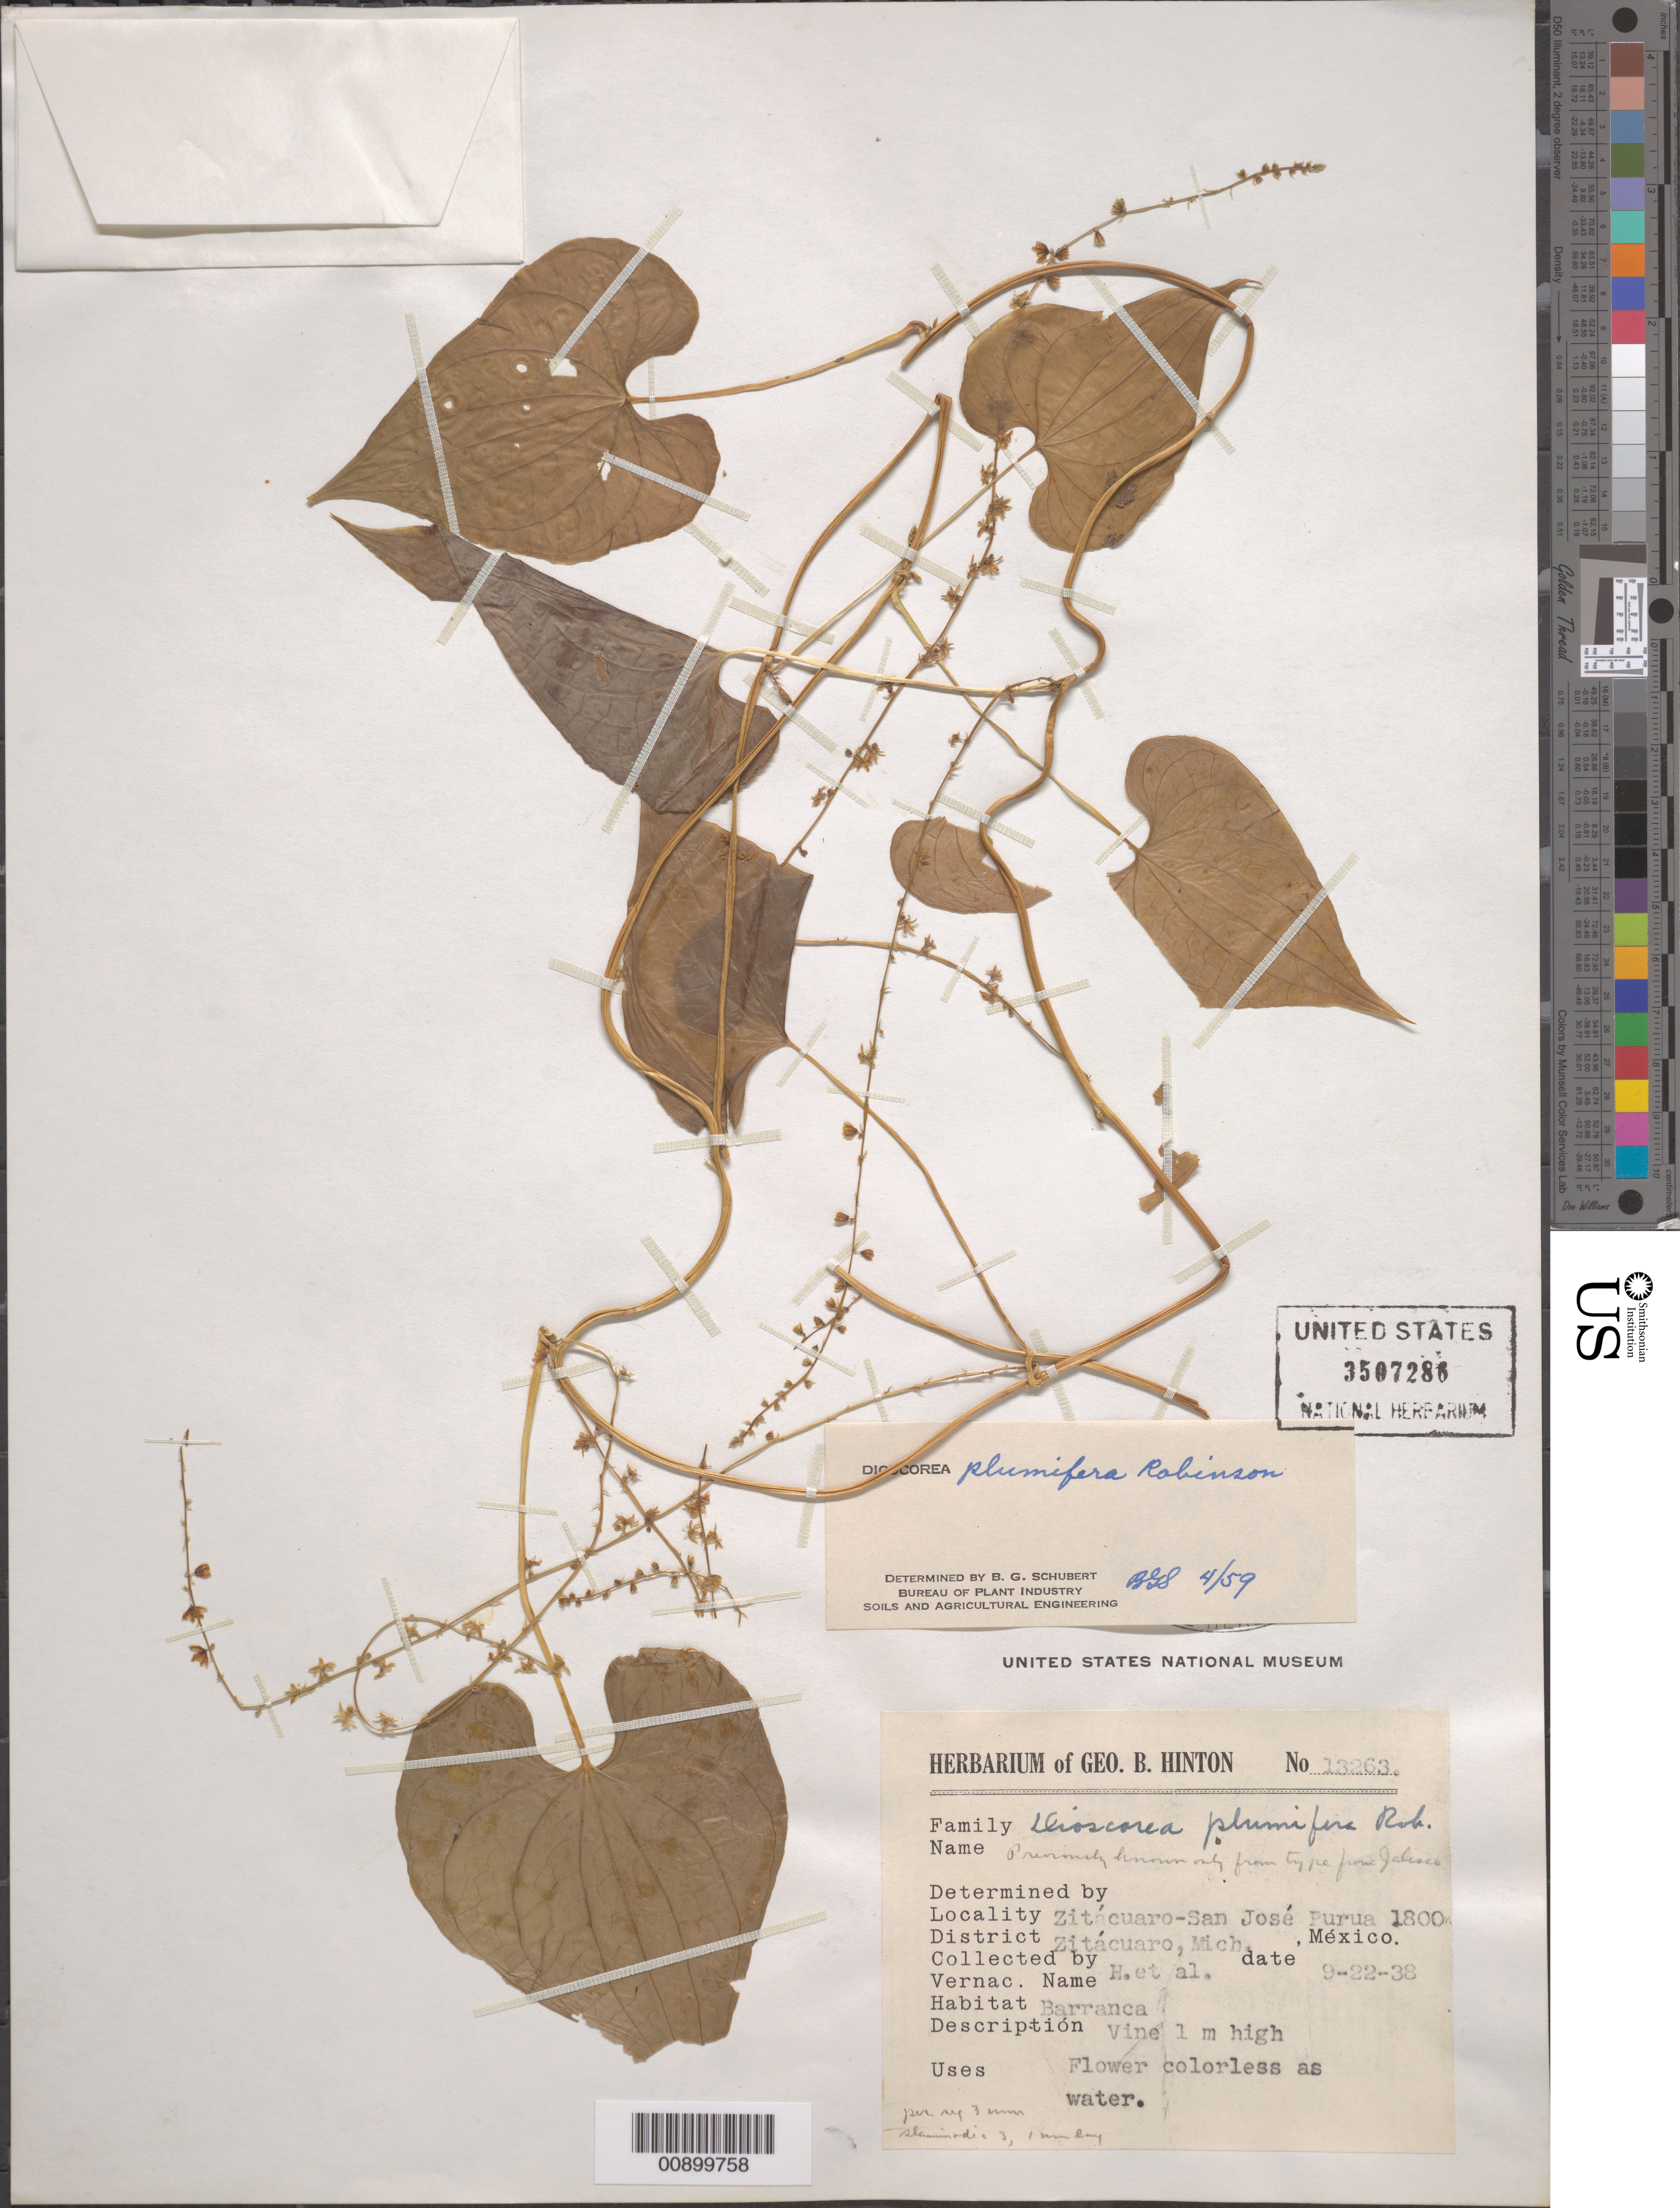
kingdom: Plantae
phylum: Tracheophyta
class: Liliopsida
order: Dioscoreales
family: Dioscoreaceae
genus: Dioscorea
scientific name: Dioscorea plumifera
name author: B.L. Rob.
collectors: G. B. Hinton & et al.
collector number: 13263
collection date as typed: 22 Sep 1938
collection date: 1938-09-22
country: Mexico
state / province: Michoacán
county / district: Zitácuaro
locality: Zitácuaro - San José Purua, District Zitácuaro, Michoacán.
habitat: Barranca.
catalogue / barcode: US 3507286